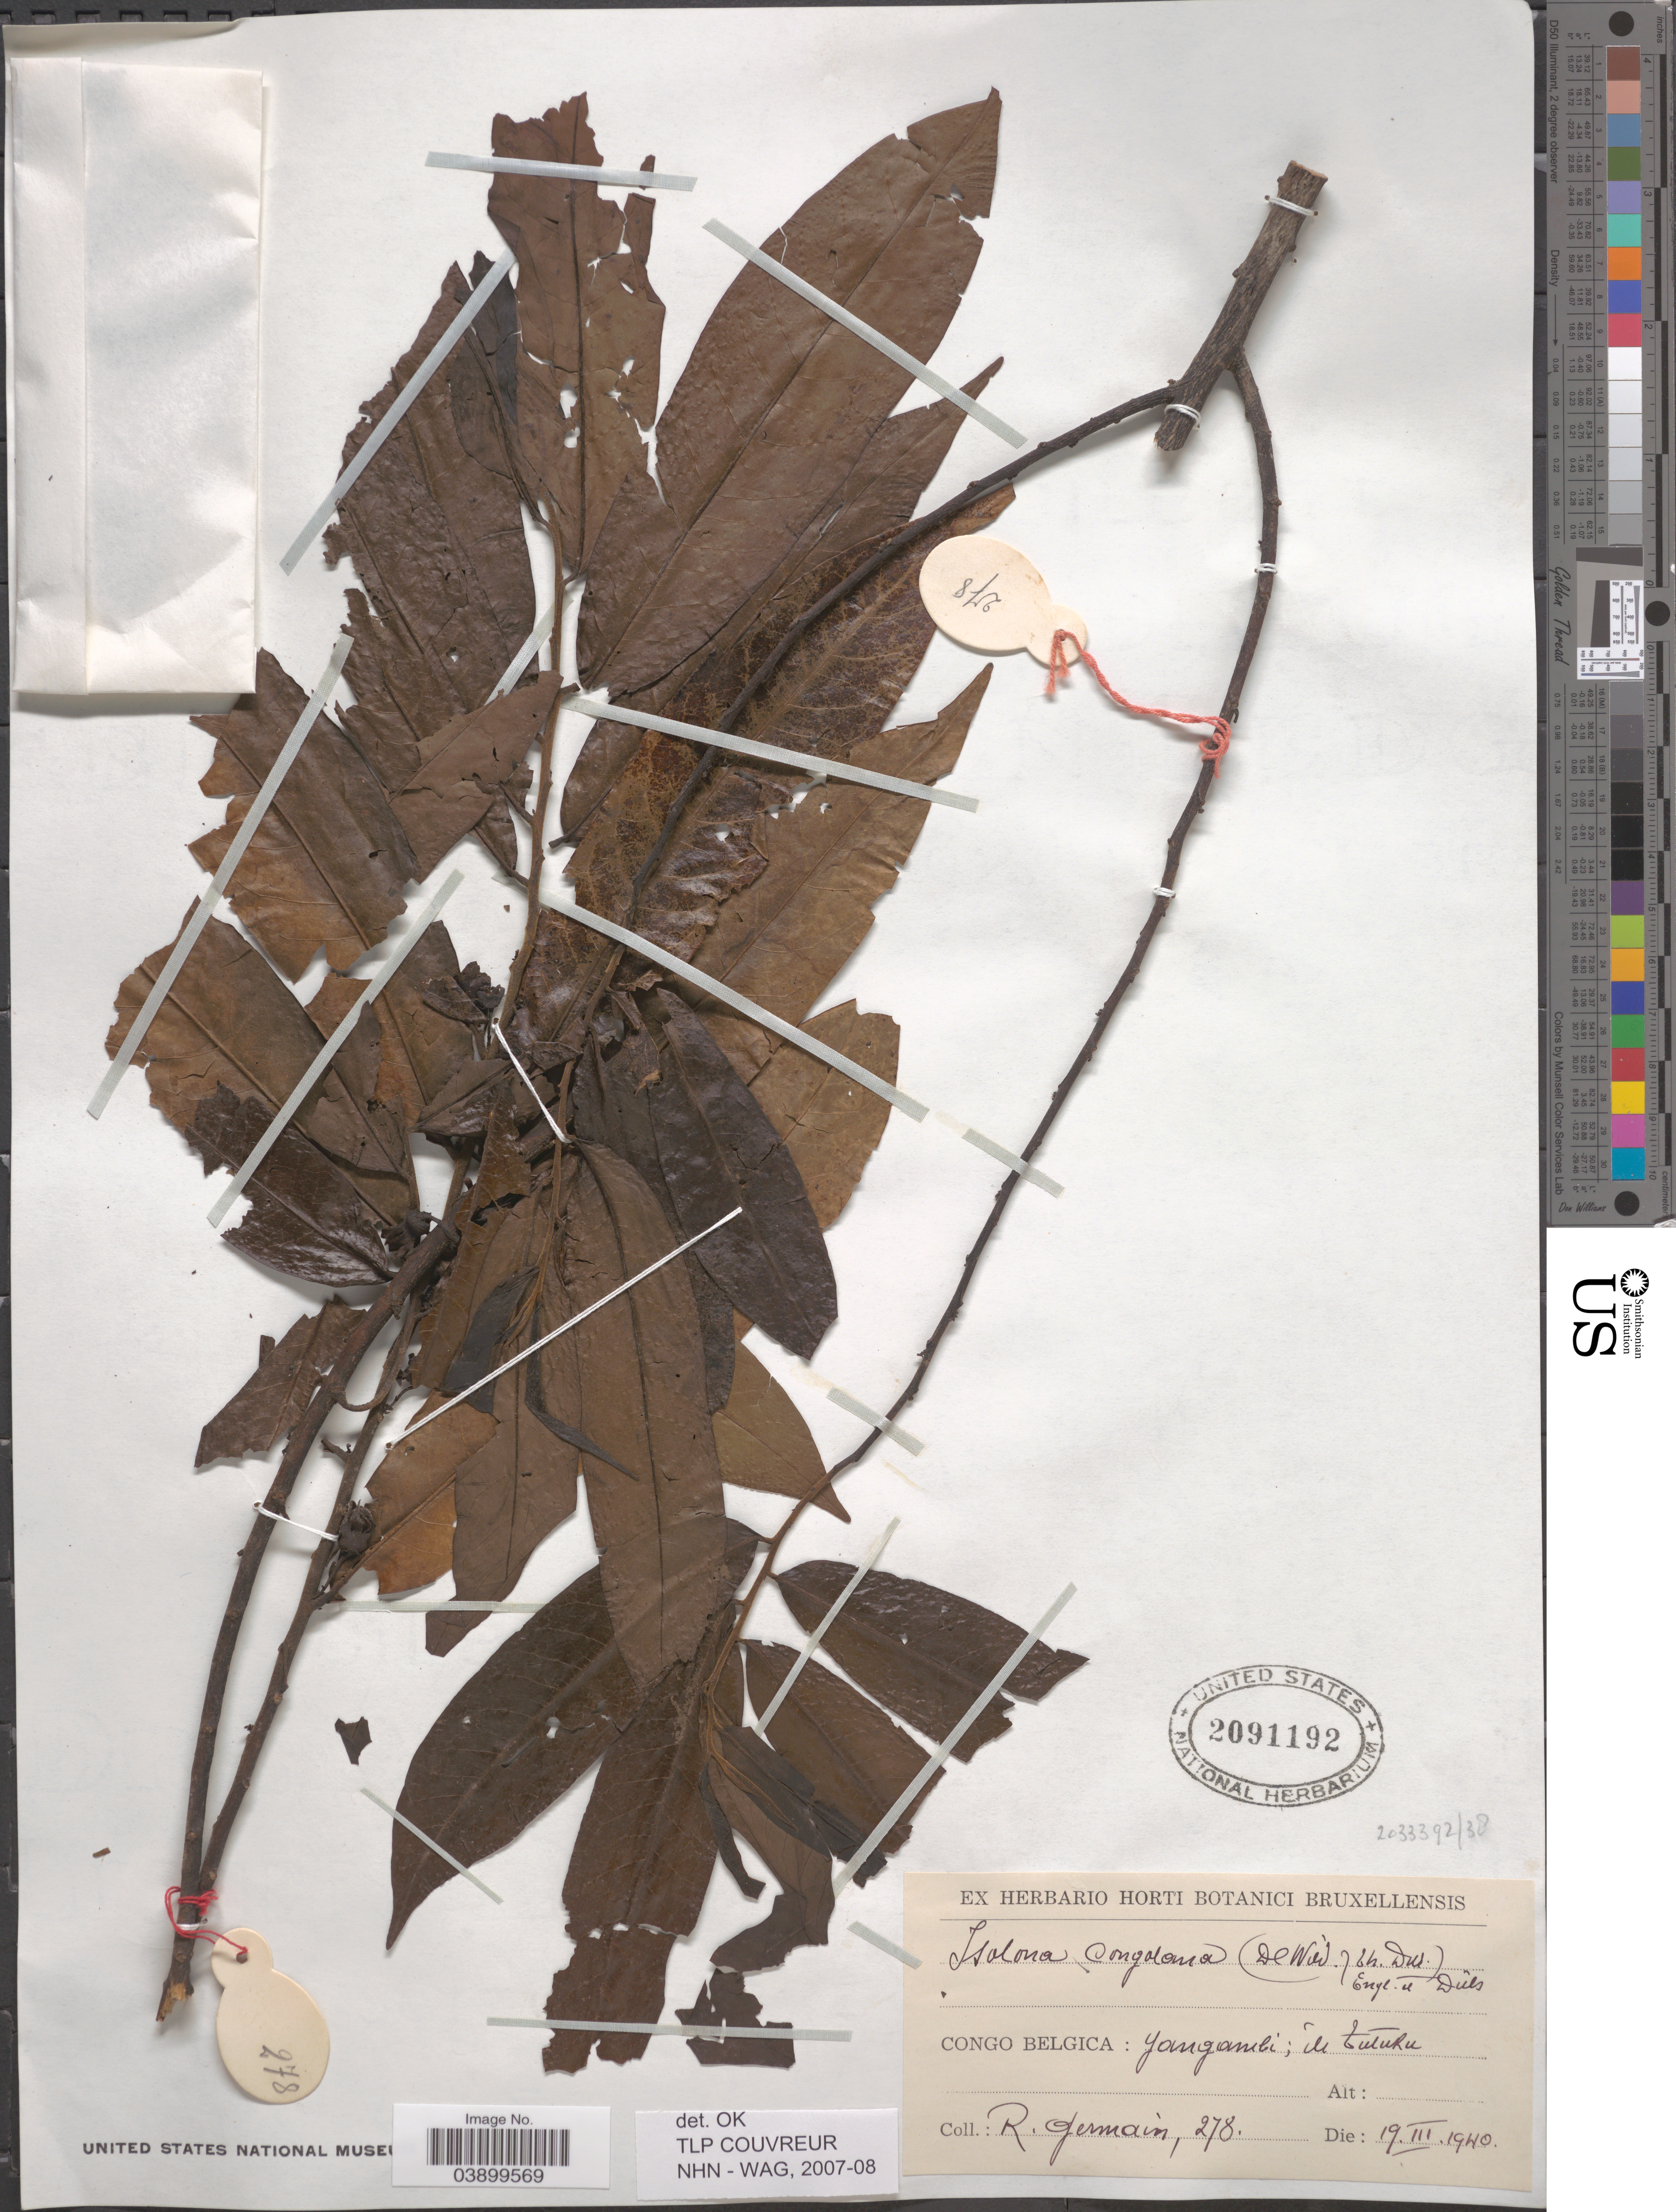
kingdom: Plantae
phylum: Tracheophyta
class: Magnoliopsida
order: Magnoliales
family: Annonaceae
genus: Isolona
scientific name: Isolona congolana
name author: Engl. & Diels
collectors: R. Germain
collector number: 278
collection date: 1940-03-19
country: Congo, Democratic Republic of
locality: Congo Belgica: Yangambi; ile Tutuku.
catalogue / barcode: US 2091192